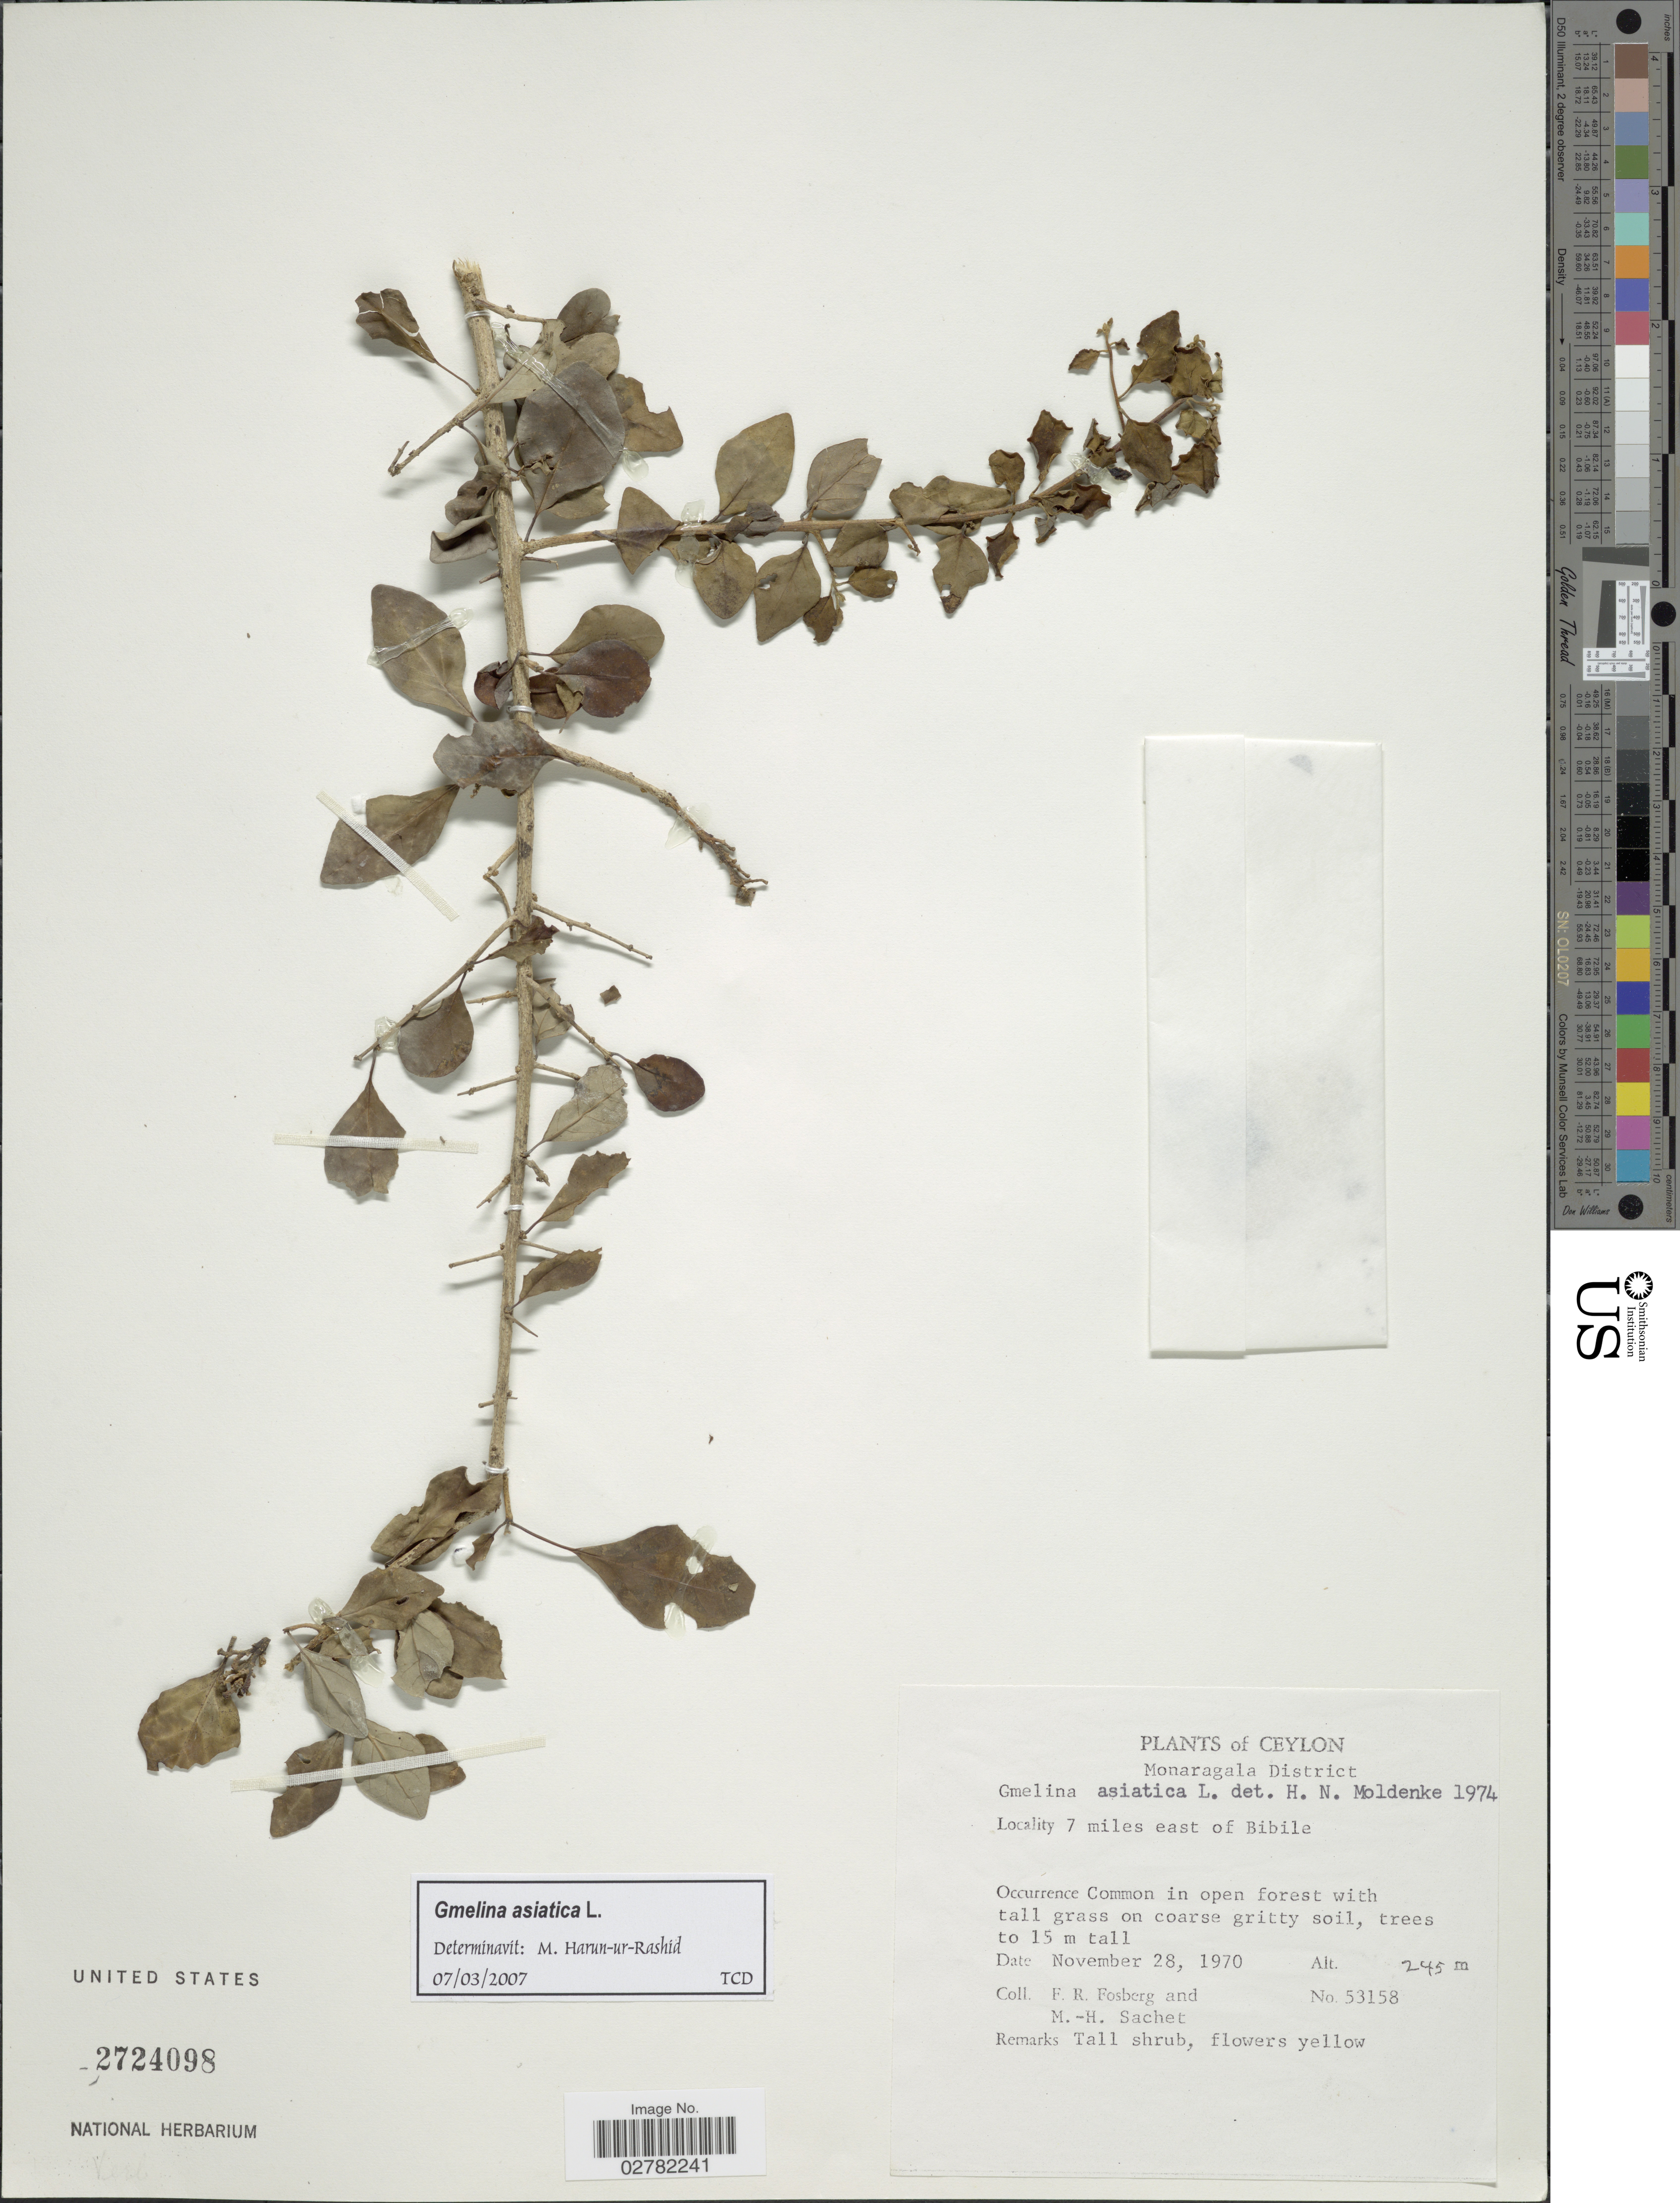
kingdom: Plantae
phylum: Tracheophyta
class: Magnoliopsida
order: Lamiales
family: Lamiaceae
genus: Gmelina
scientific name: Gmelina asiatica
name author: L.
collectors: F. R. Fosberg & M.-H. Sachet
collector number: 53158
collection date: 1970-11-28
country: Sri Lanka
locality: Ceylon. Monaragala District. 7 miles east of Bibile.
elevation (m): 245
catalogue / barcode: US 2724098